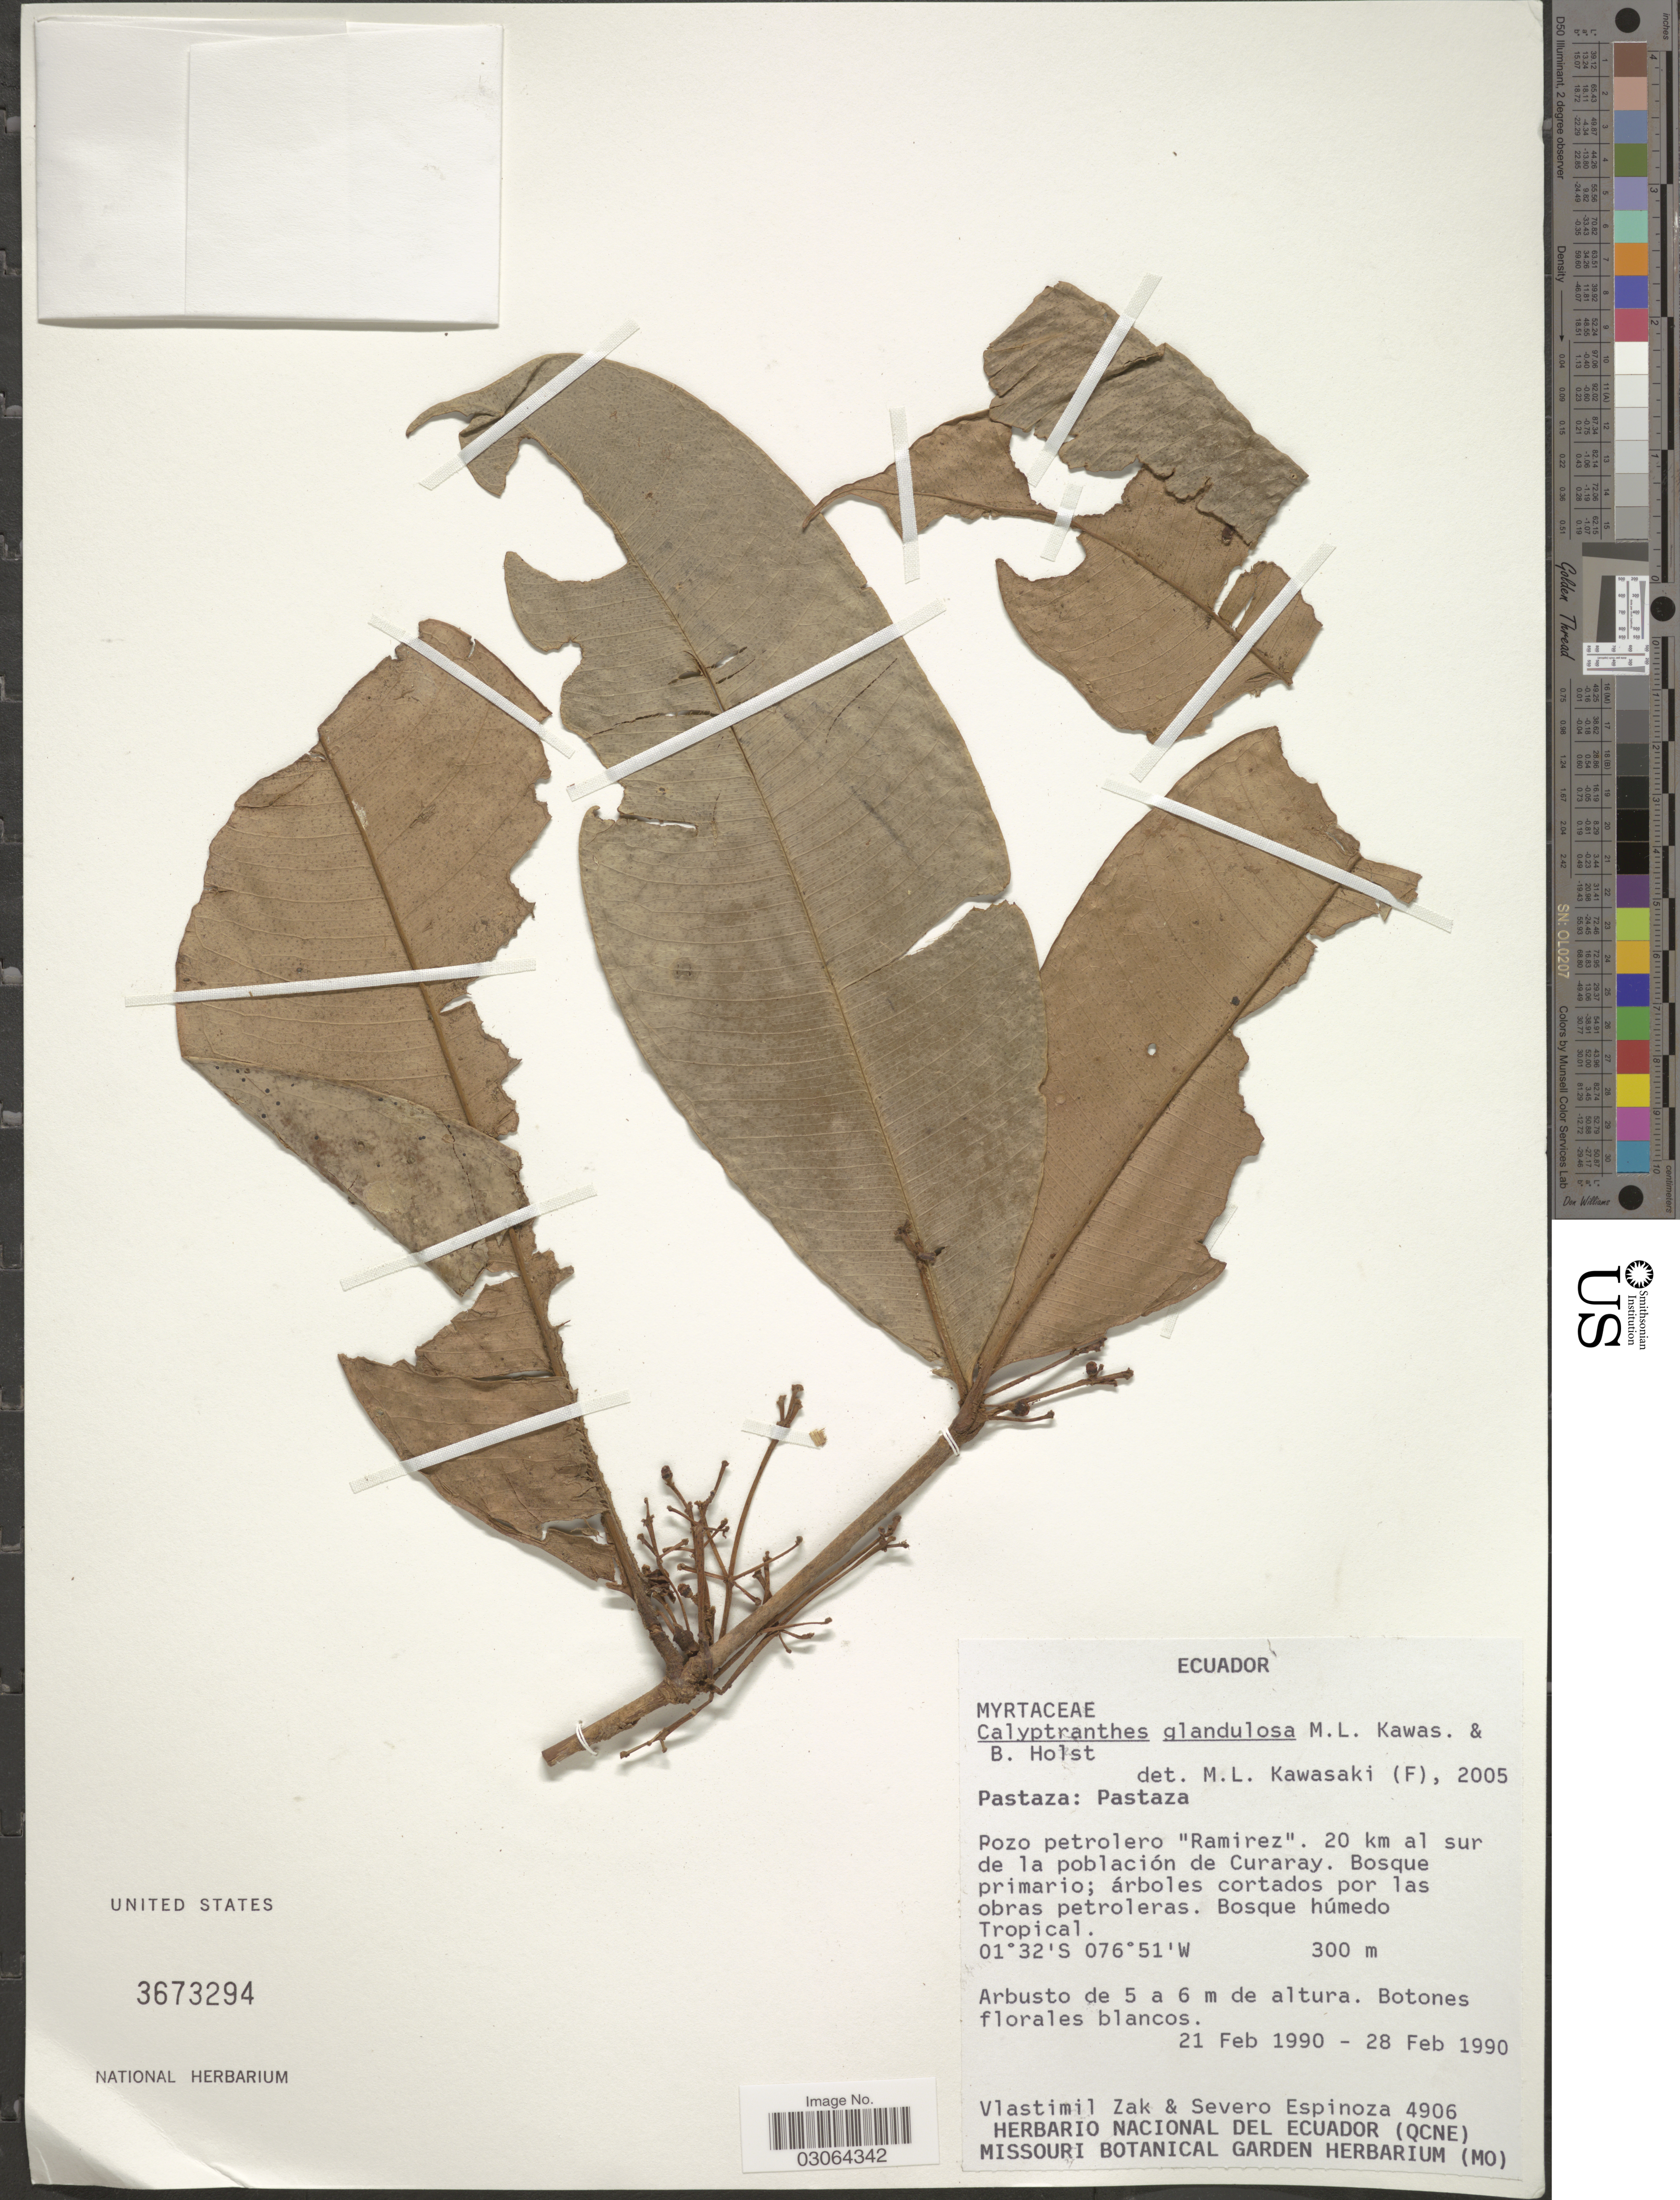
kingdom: Plantae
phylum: Tracheophyta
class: Magnoliopsida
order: Myrtales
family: Myrtaceae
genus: Myrcia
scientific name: Myrcia adenophylla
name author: A.R. Lourenço & E. Lucas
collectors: V. Zak & S. Espinoza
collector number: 4906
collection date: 1990-02-21/1990-02-28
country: Ecuador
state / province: Pastaza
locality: Pastaza: Pastaza, 20 km al sur de la población de Curaray.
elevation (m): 300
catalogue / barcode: US 3673294